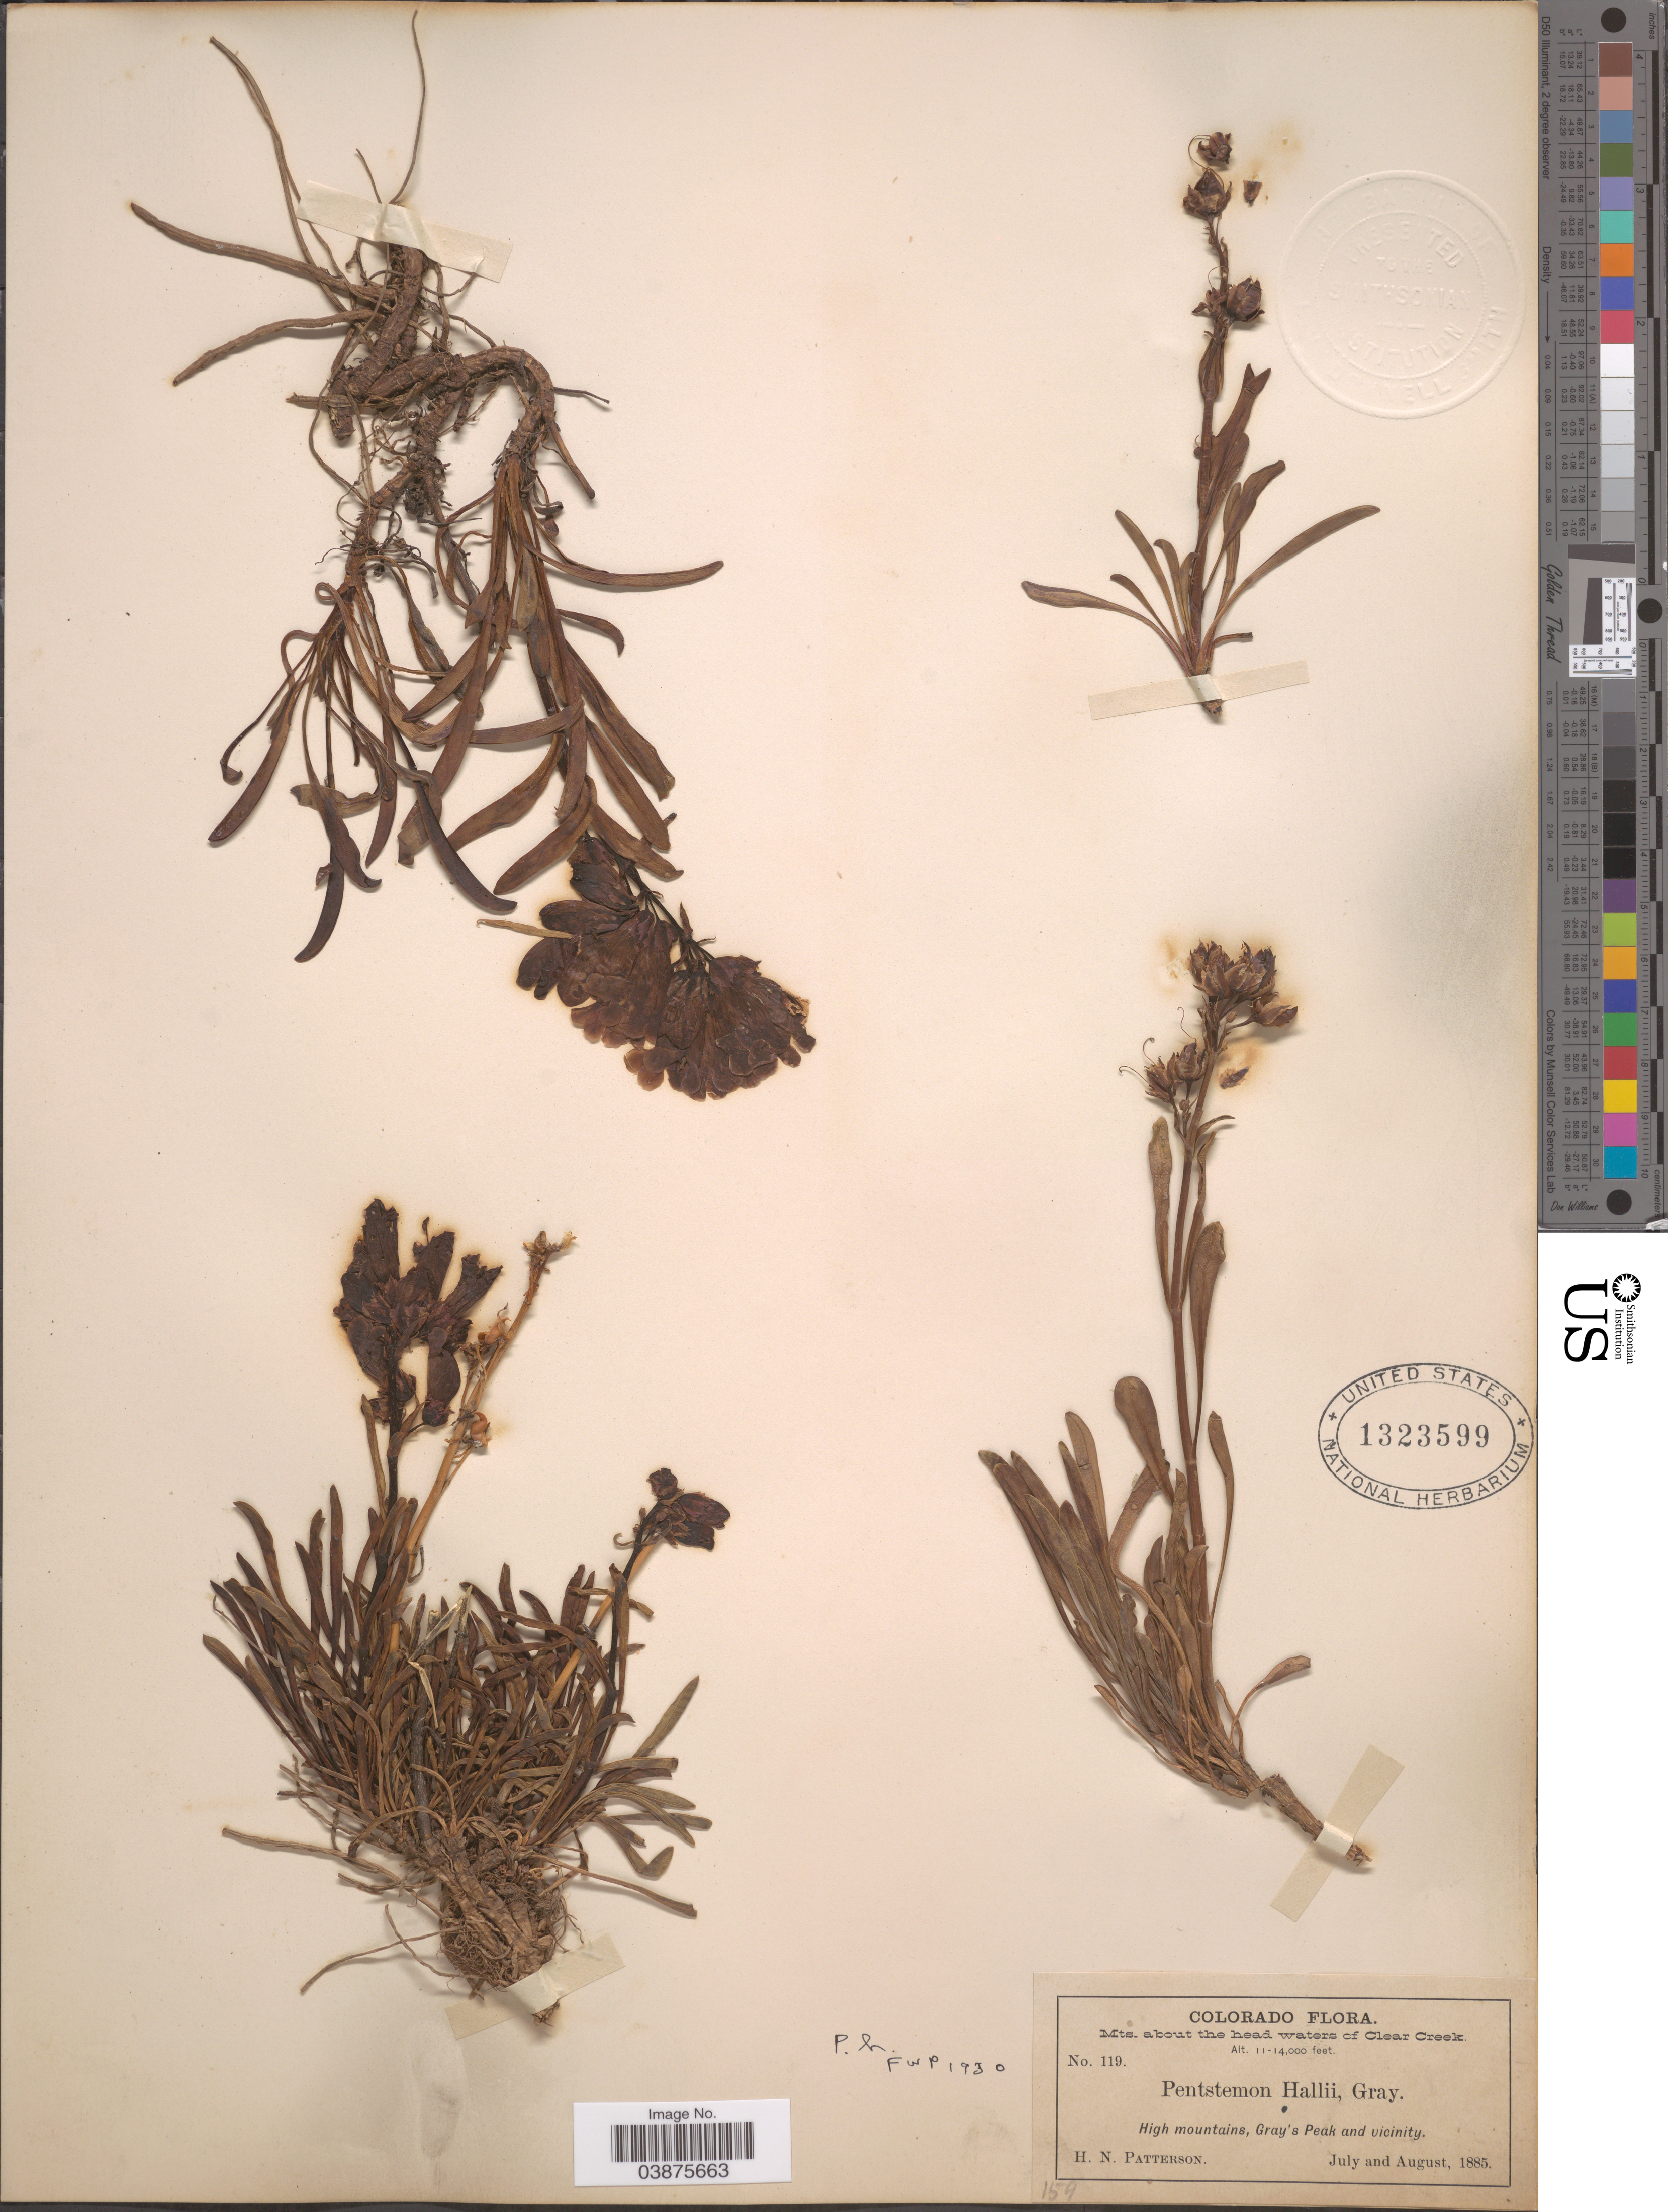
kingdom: Plantae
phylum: Tracheophyta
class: Magnoliopsida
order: Lamiales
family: Plantaginaceae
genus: Penstemon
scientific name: Penstemon hallii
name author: A. Gray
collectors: H. N. Patterson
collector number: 119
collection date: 1885-07/1885-08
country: United States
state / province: Colorado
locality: Mts. about the head of Clear Creek. High mountains, Gray's Peak and vicinity.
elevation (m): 3353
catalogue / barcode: US 1323599